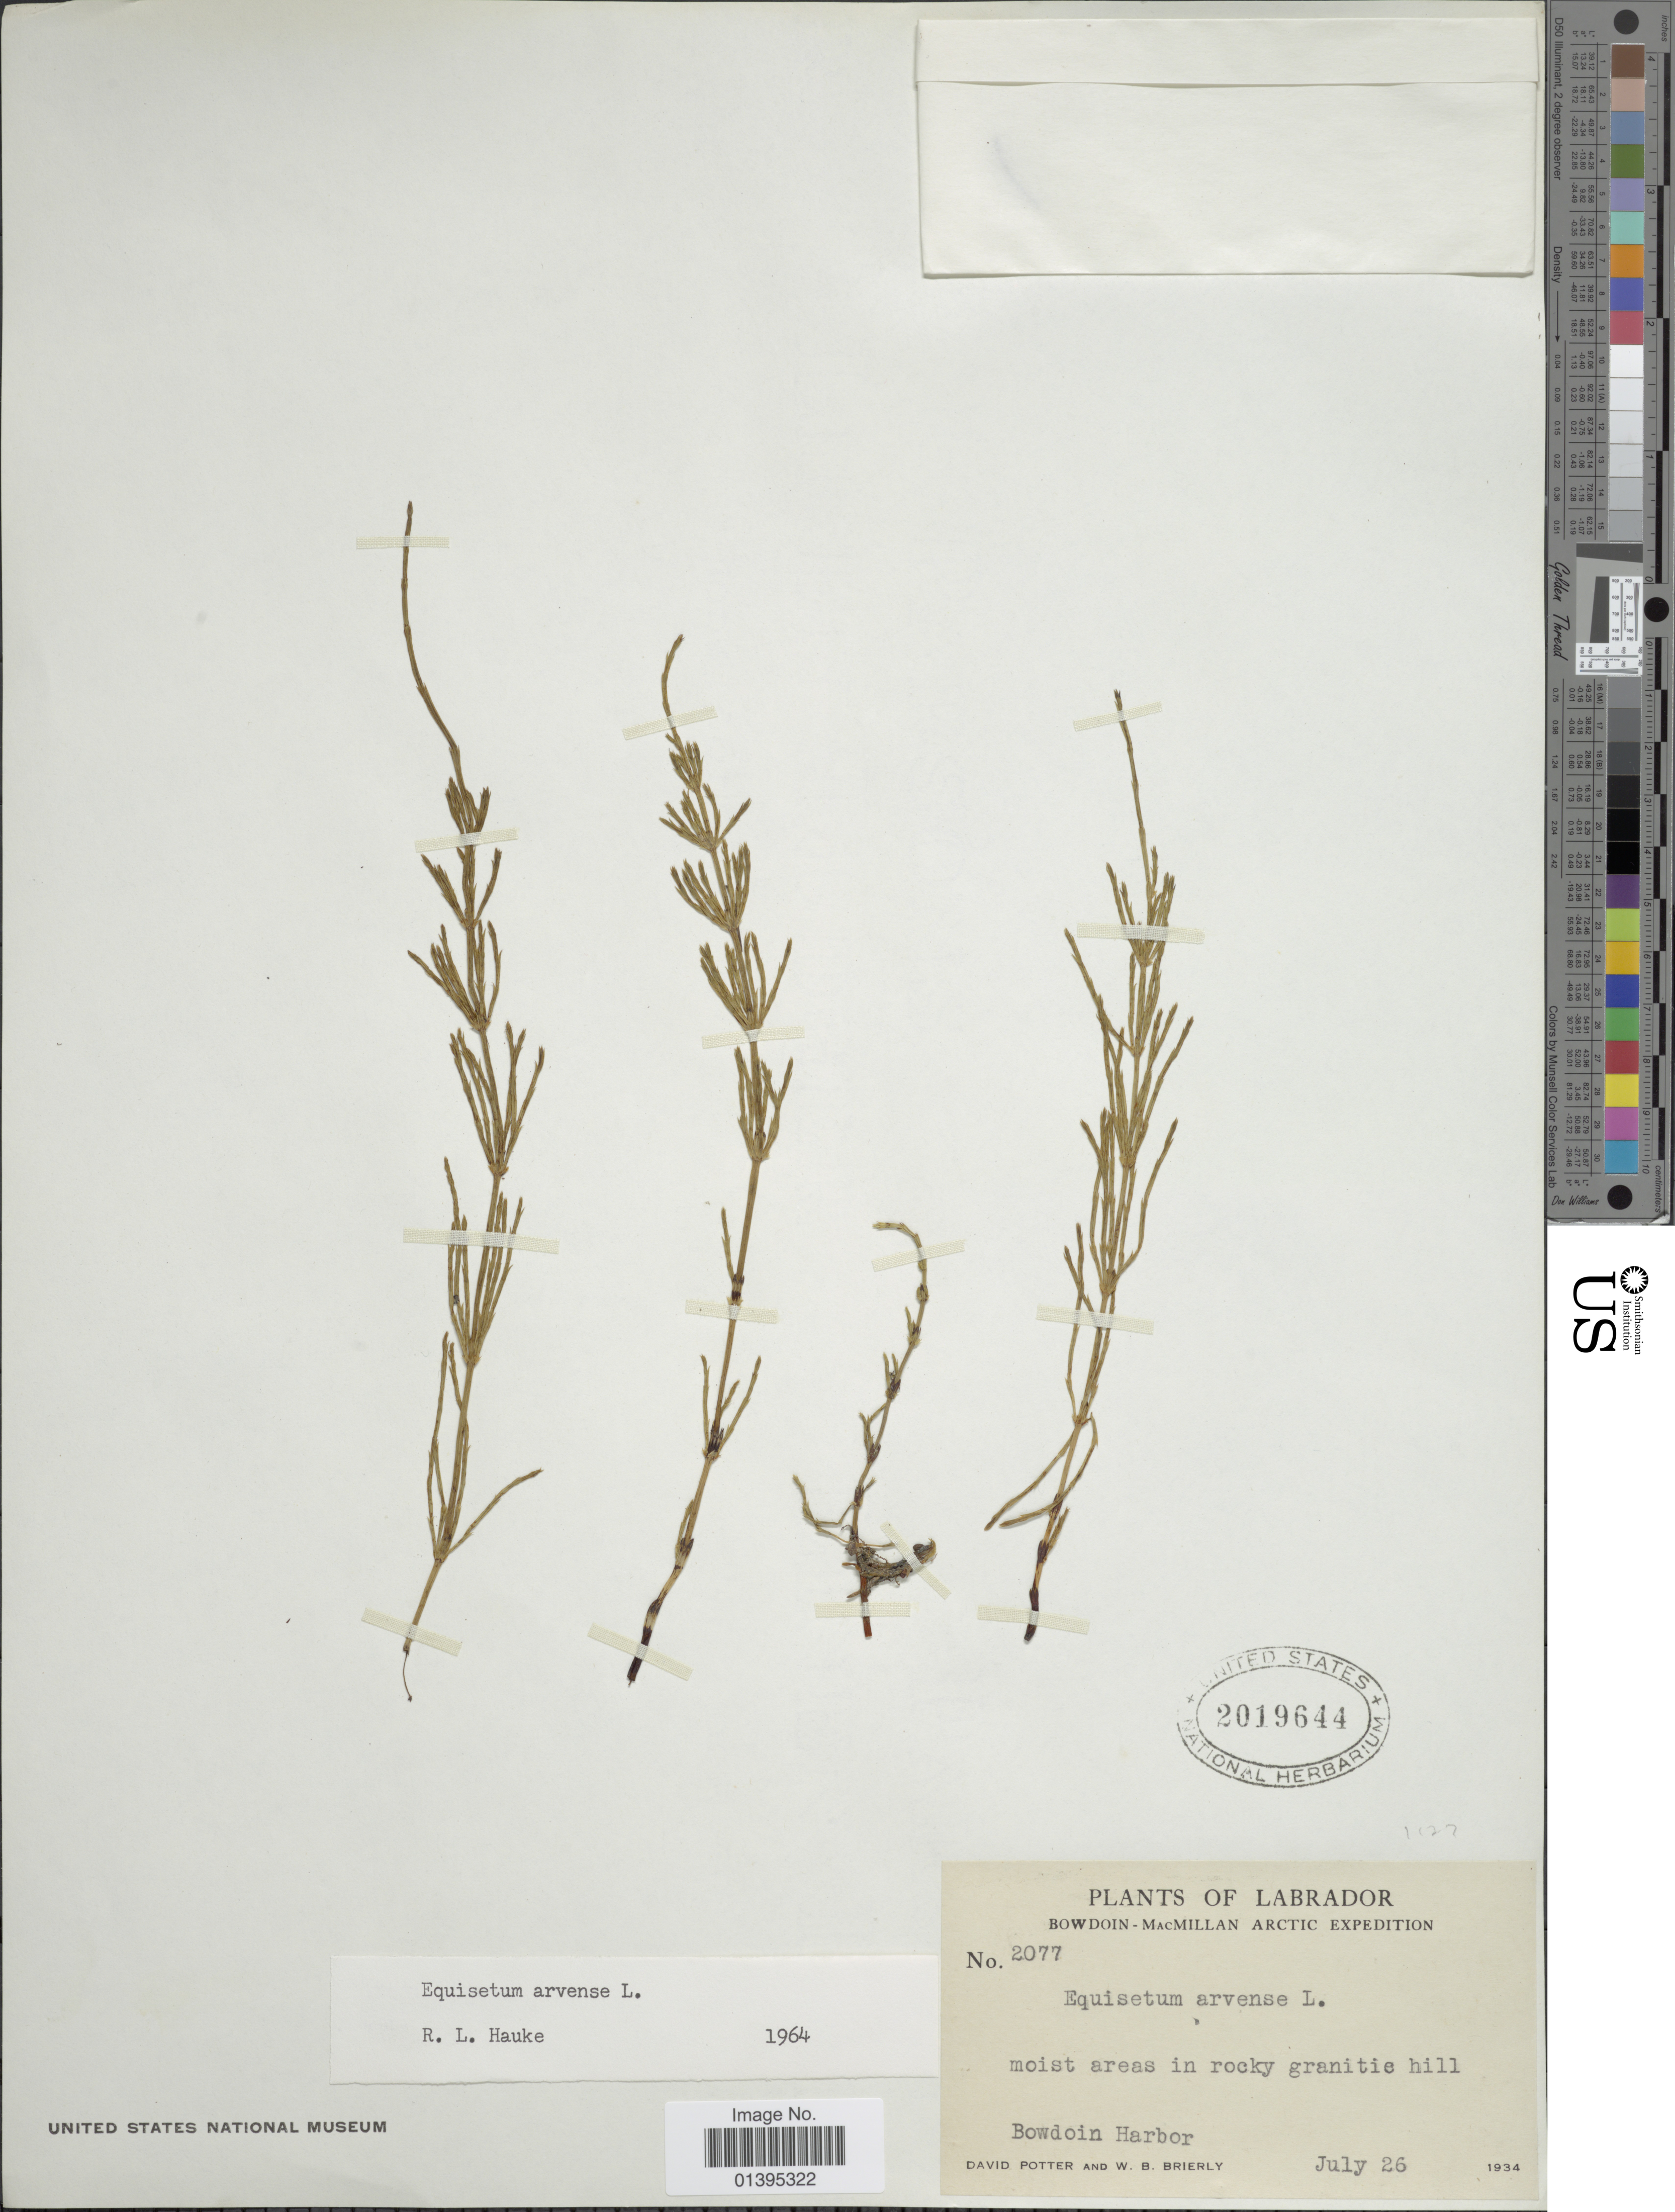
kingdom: Plantae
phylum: Tracheophyta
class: Polypodiopsida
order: Equisetales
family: Equisetaceae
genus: Equisetum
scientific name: Equisetum arvense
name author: L.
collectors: D. Potter & W. Brierly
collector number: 2077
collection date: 1934-07-26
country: Canada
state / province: Newfoundland and Labrador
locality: Labrador, Bowdoin Harbor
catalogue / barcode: US 2019644